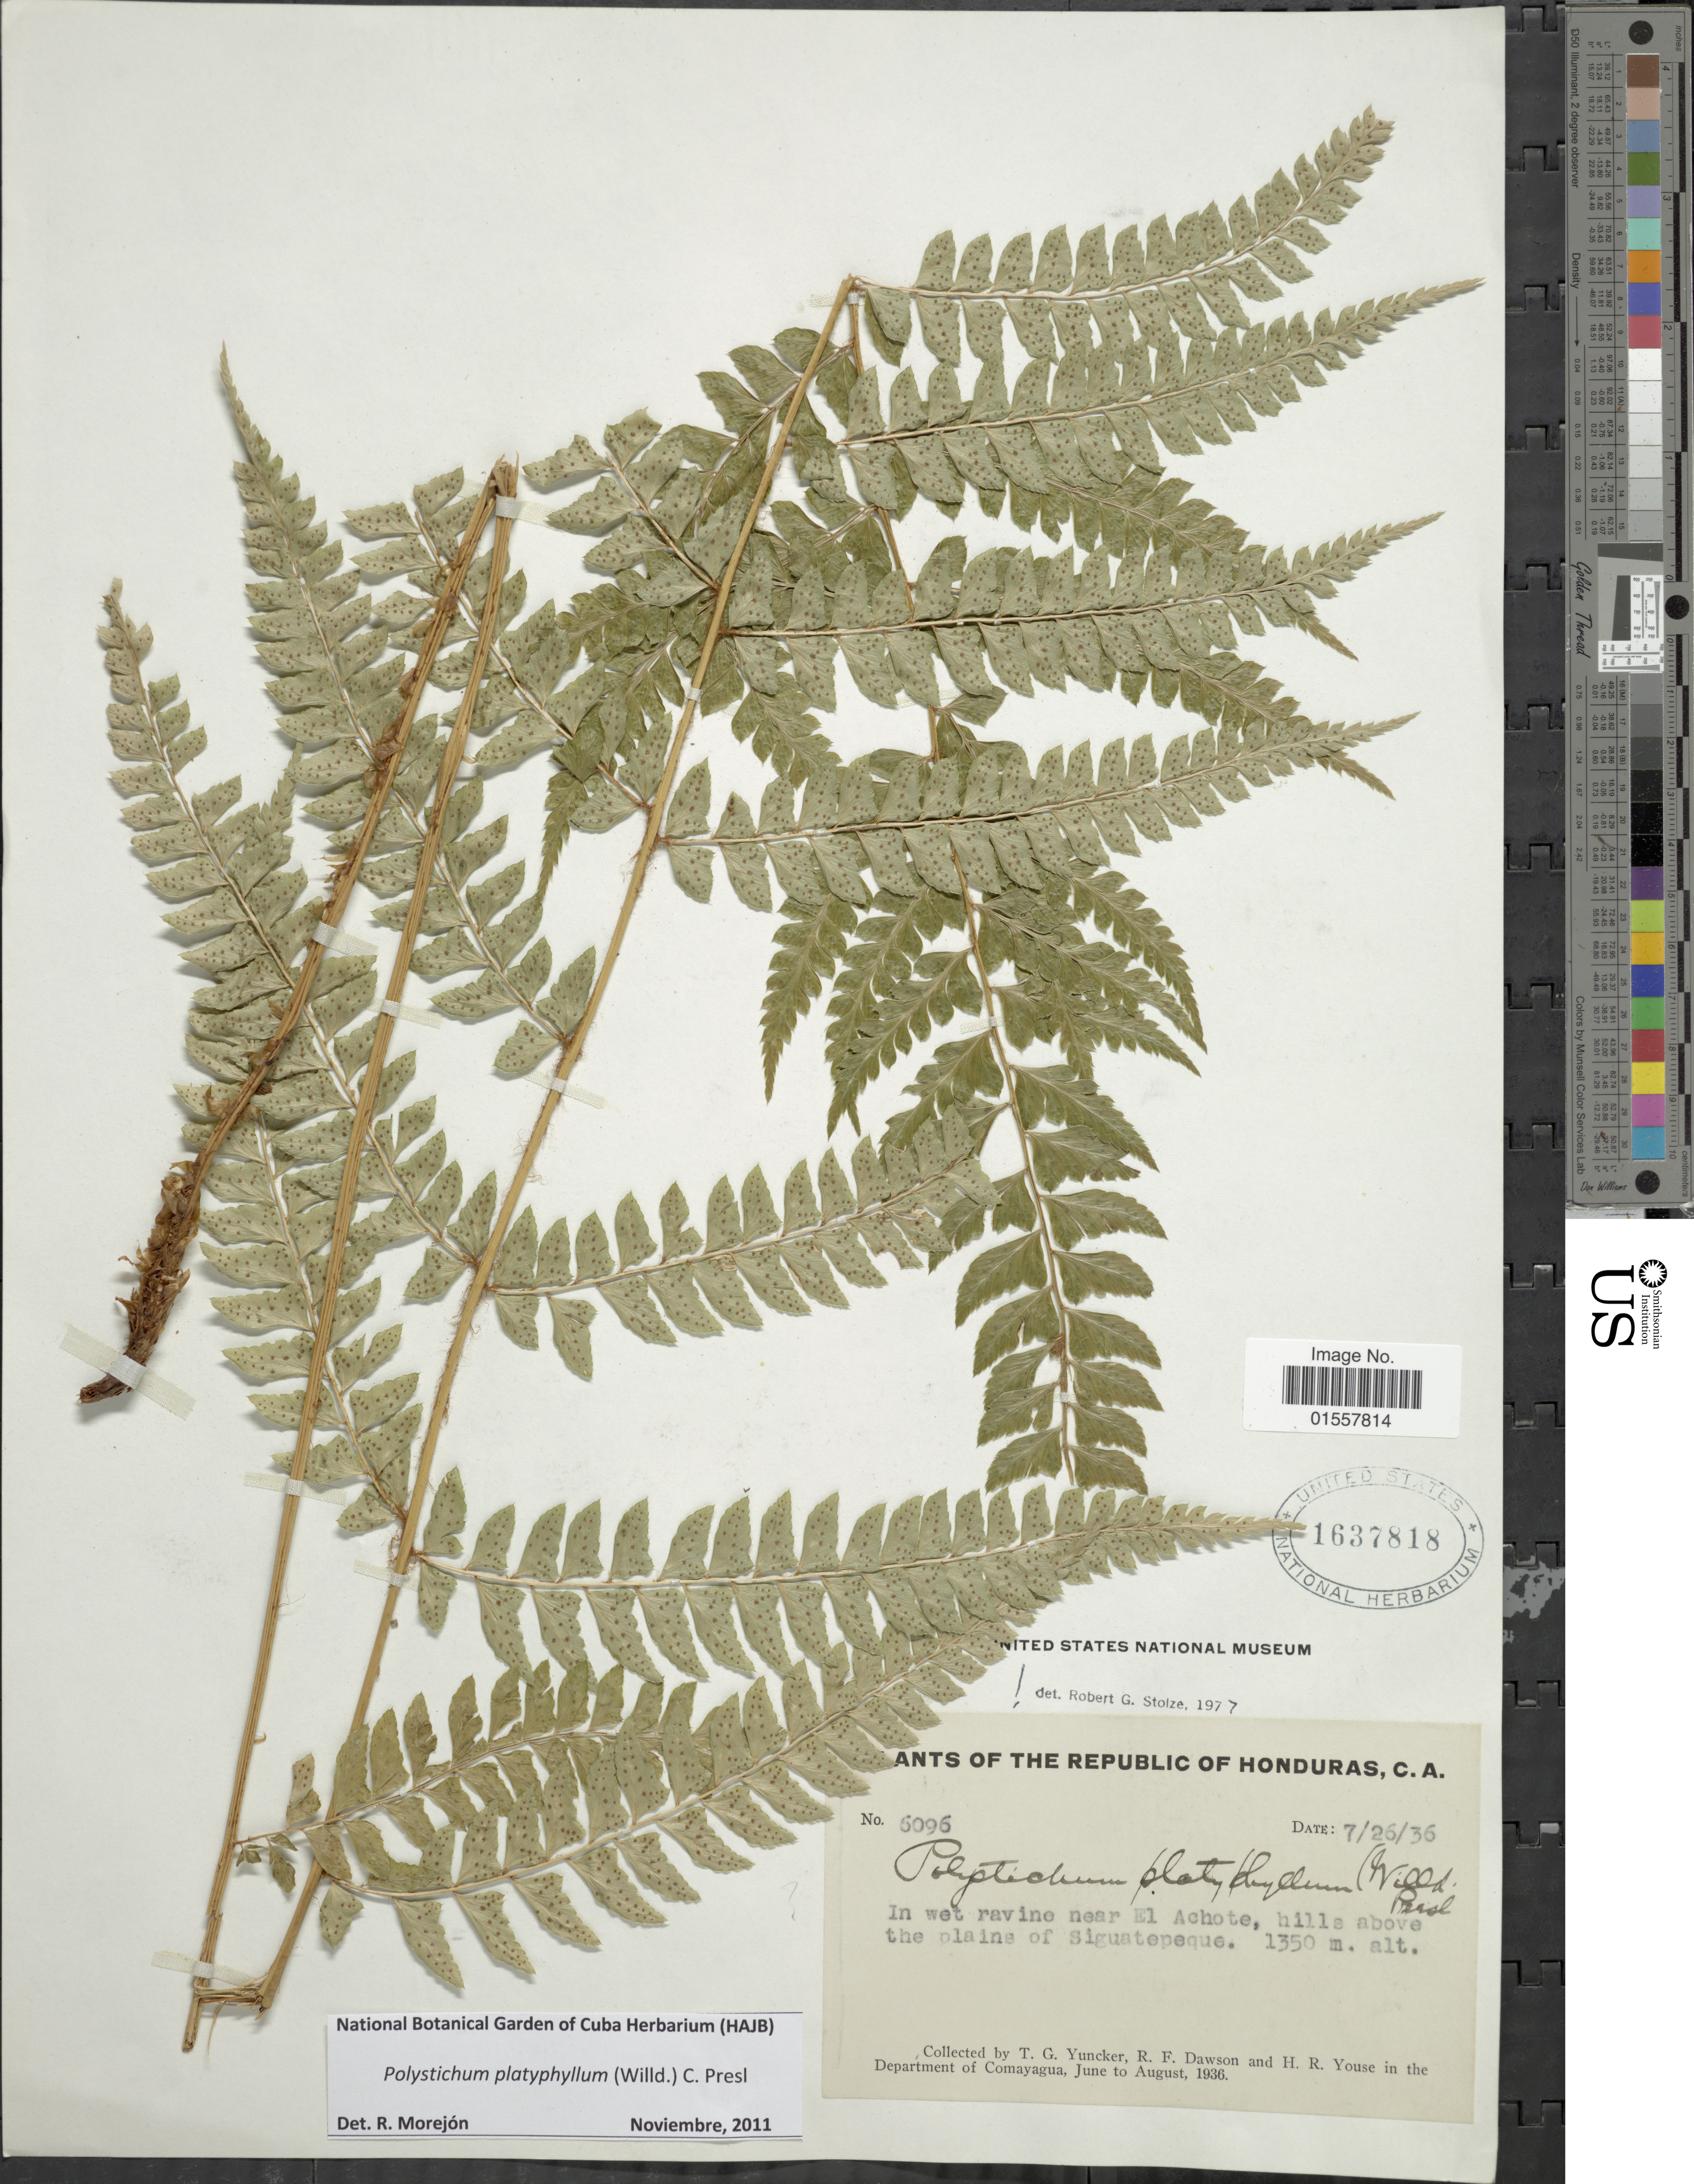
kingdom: Plantae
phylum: Tracheophyta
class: Polypodiopsida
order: Polypodiales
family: Dryopteridaceae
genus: Polystichum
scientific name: Polystichum platyphyllum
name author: (Willd.) C. Presl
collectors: T. G. Yuncker, R. F. Dawson & H. Youse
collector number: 6096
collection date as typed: Transcribed d/m/y: 26/7/36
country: Honduras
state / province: Comayagua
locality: Republic of Honduras, C. A., near El Achote, hills above the plains of Siguatepeque, Department of Comayagua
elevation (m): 1350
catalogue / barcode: US 1637818